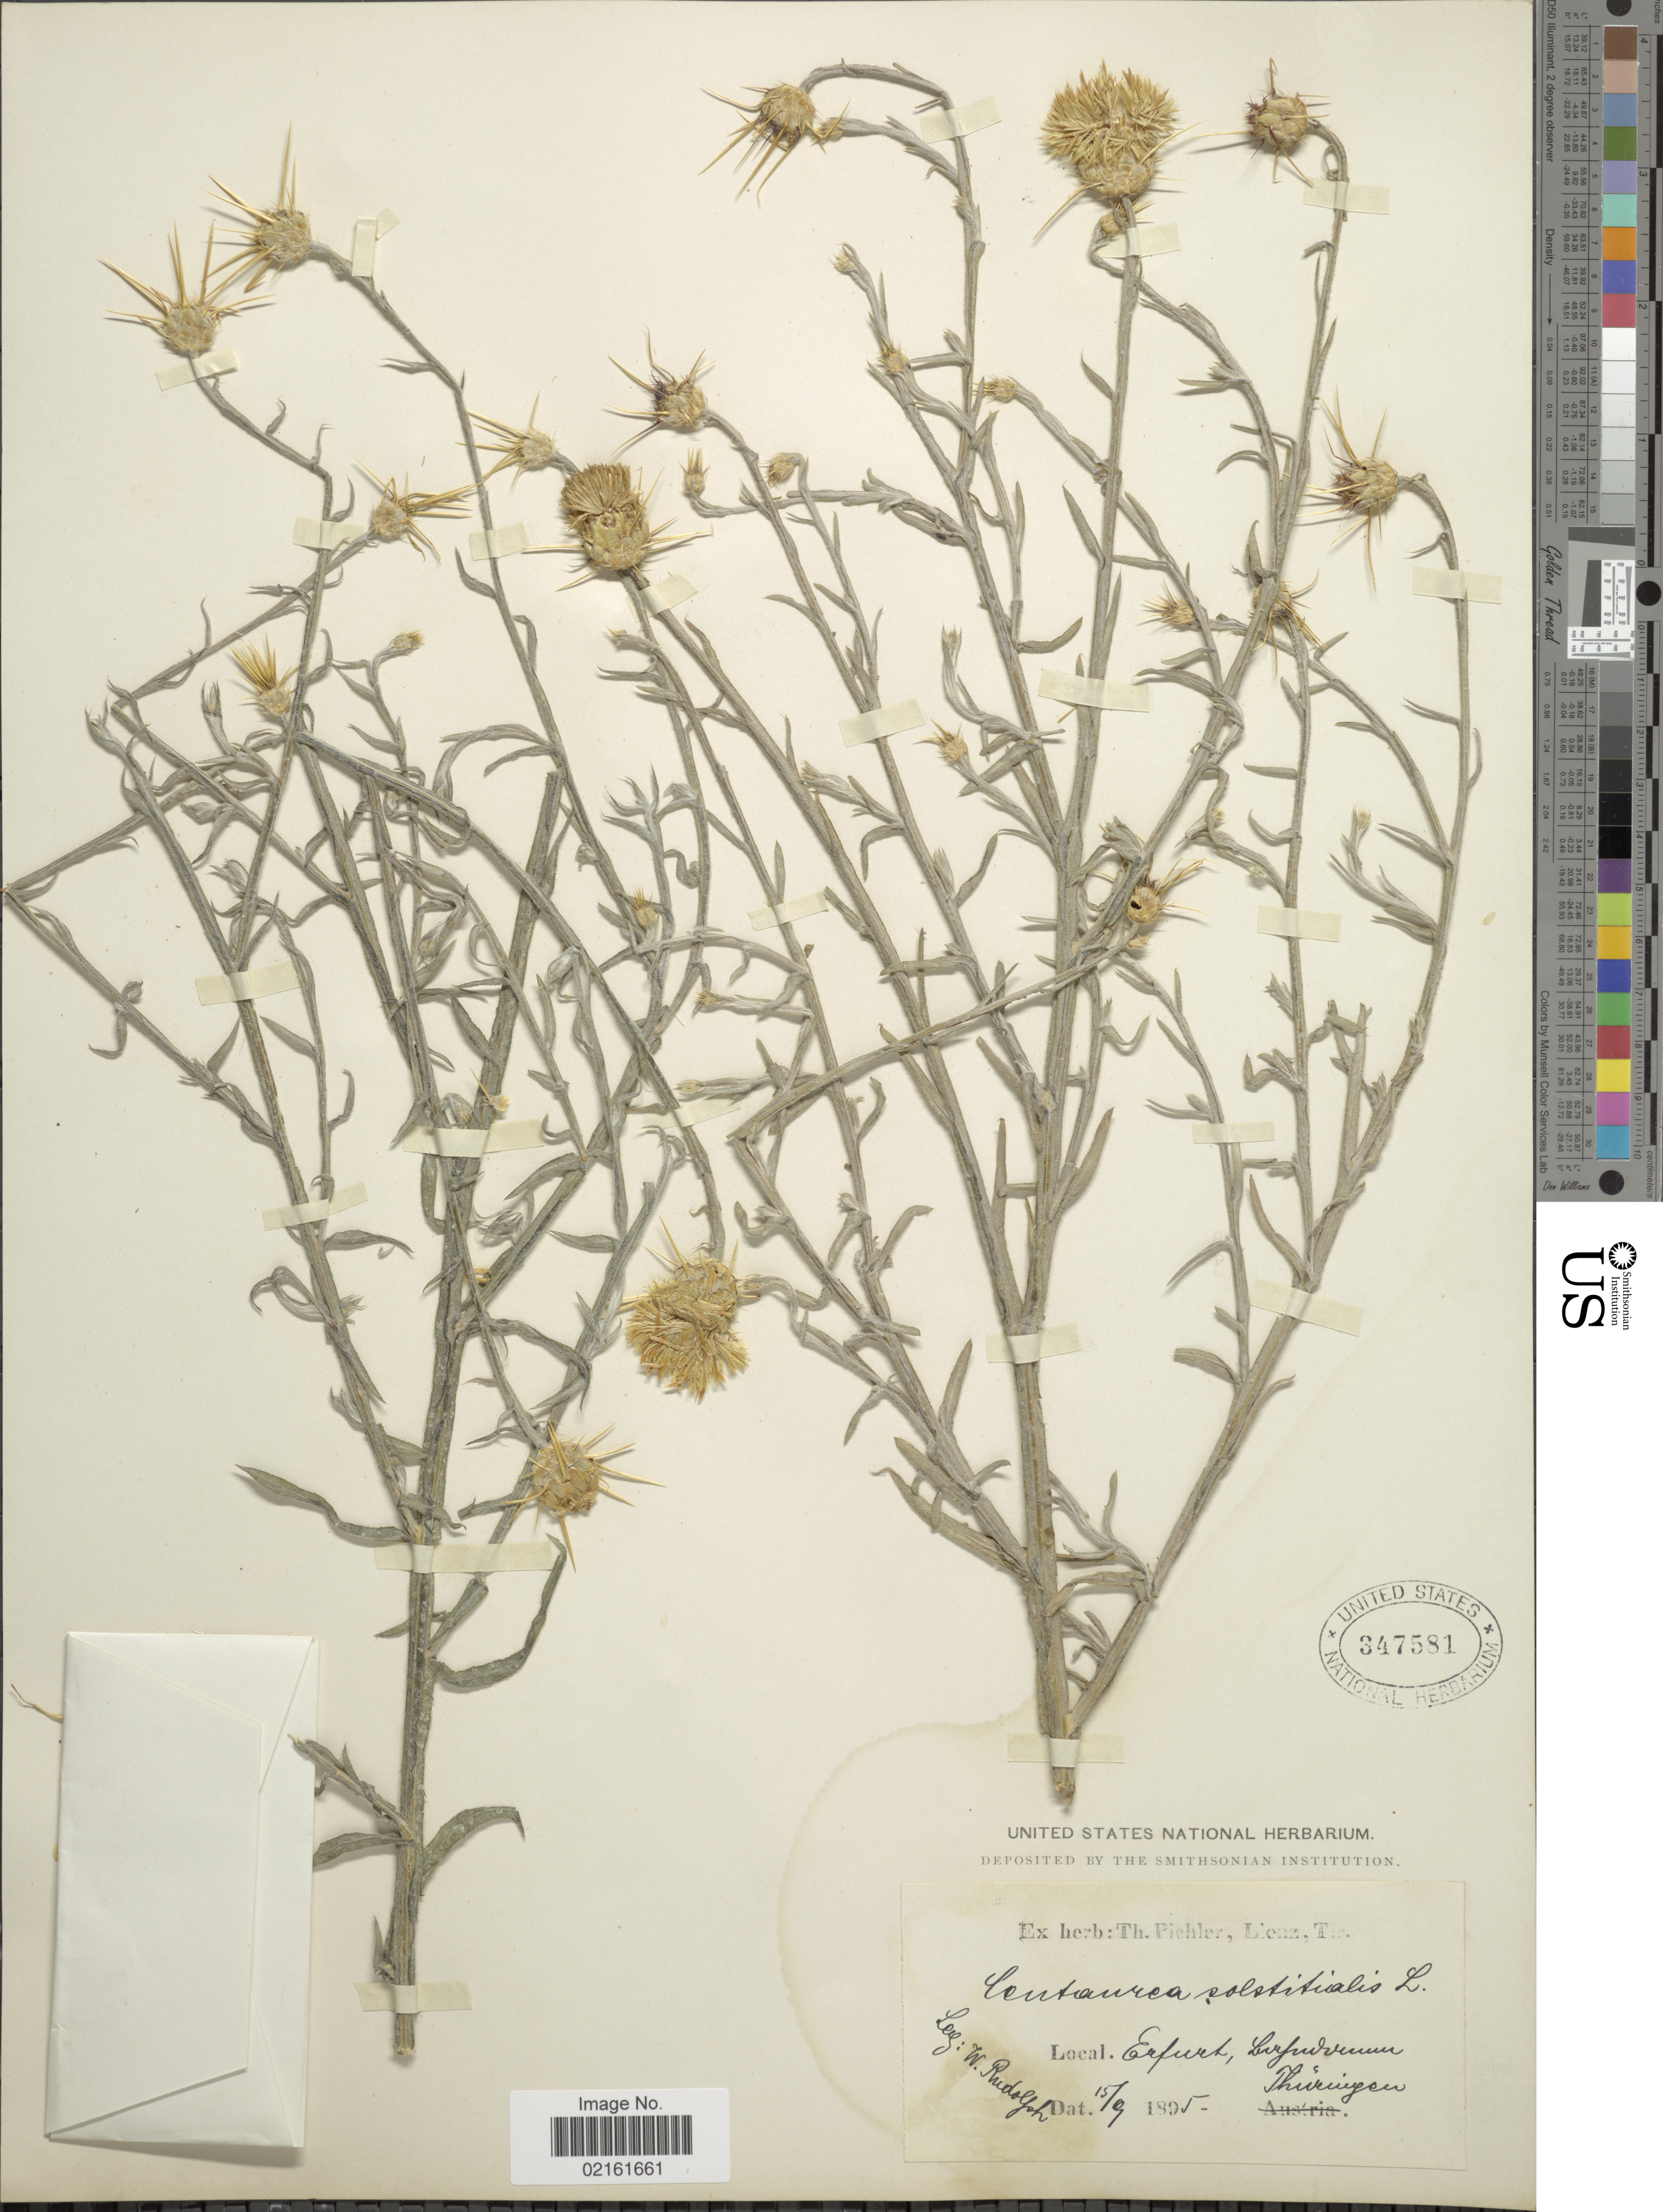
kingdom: Plantae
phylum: Tracheophyta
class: Magnoliopsida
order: Asterales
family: Asteraceae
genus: Centaurea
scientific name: Centaurea solstitialis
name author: L.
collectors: W. Rudolph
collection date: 1895-09-15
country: Germany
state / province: Thuringia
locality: Erfurt, Levefuvucuum [interpreted]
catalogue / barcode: US 347581